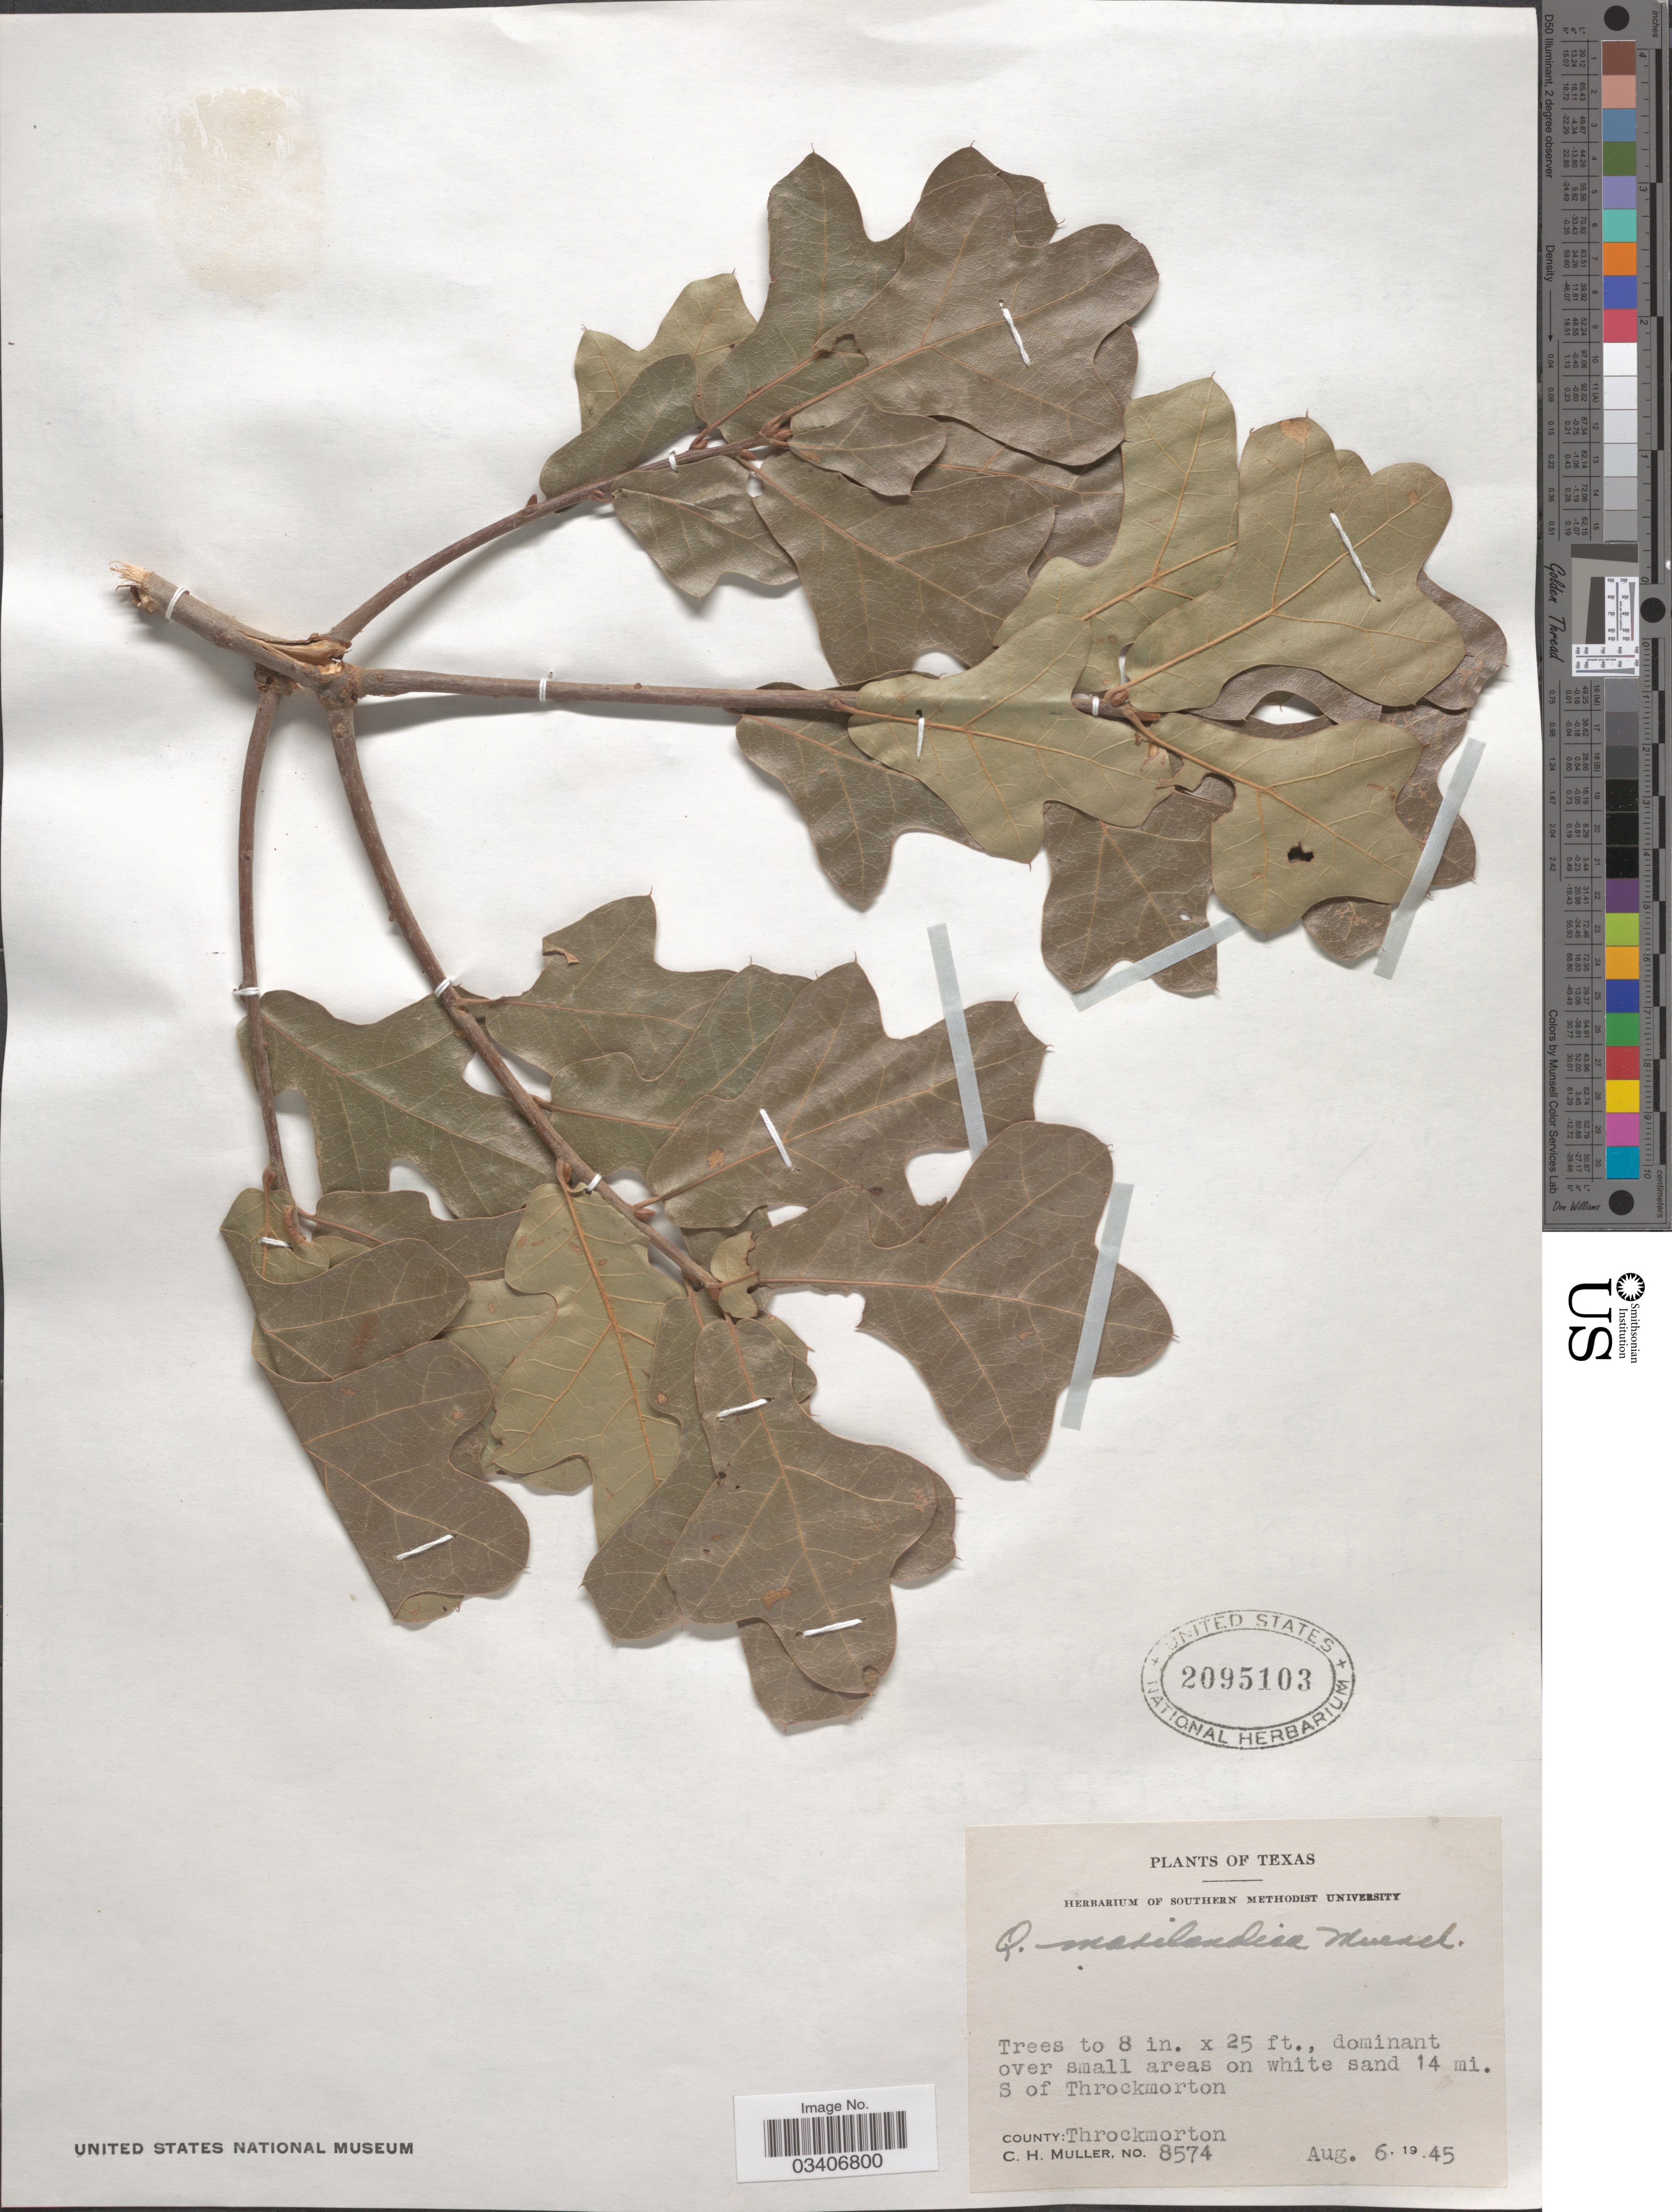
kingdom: Plantae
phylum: Tracheophyta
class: Magnoliopsida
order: Fagales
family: Fagaceae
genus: Quercus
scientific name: Quercus marilandica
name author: (L.) Münchh.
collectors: C. H. Mueller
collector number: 8574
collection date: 1945-08-06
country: United States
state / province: Texas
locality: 14 mi. S of Throckmorton. County: Throckmorton.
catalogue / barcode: US 2095103